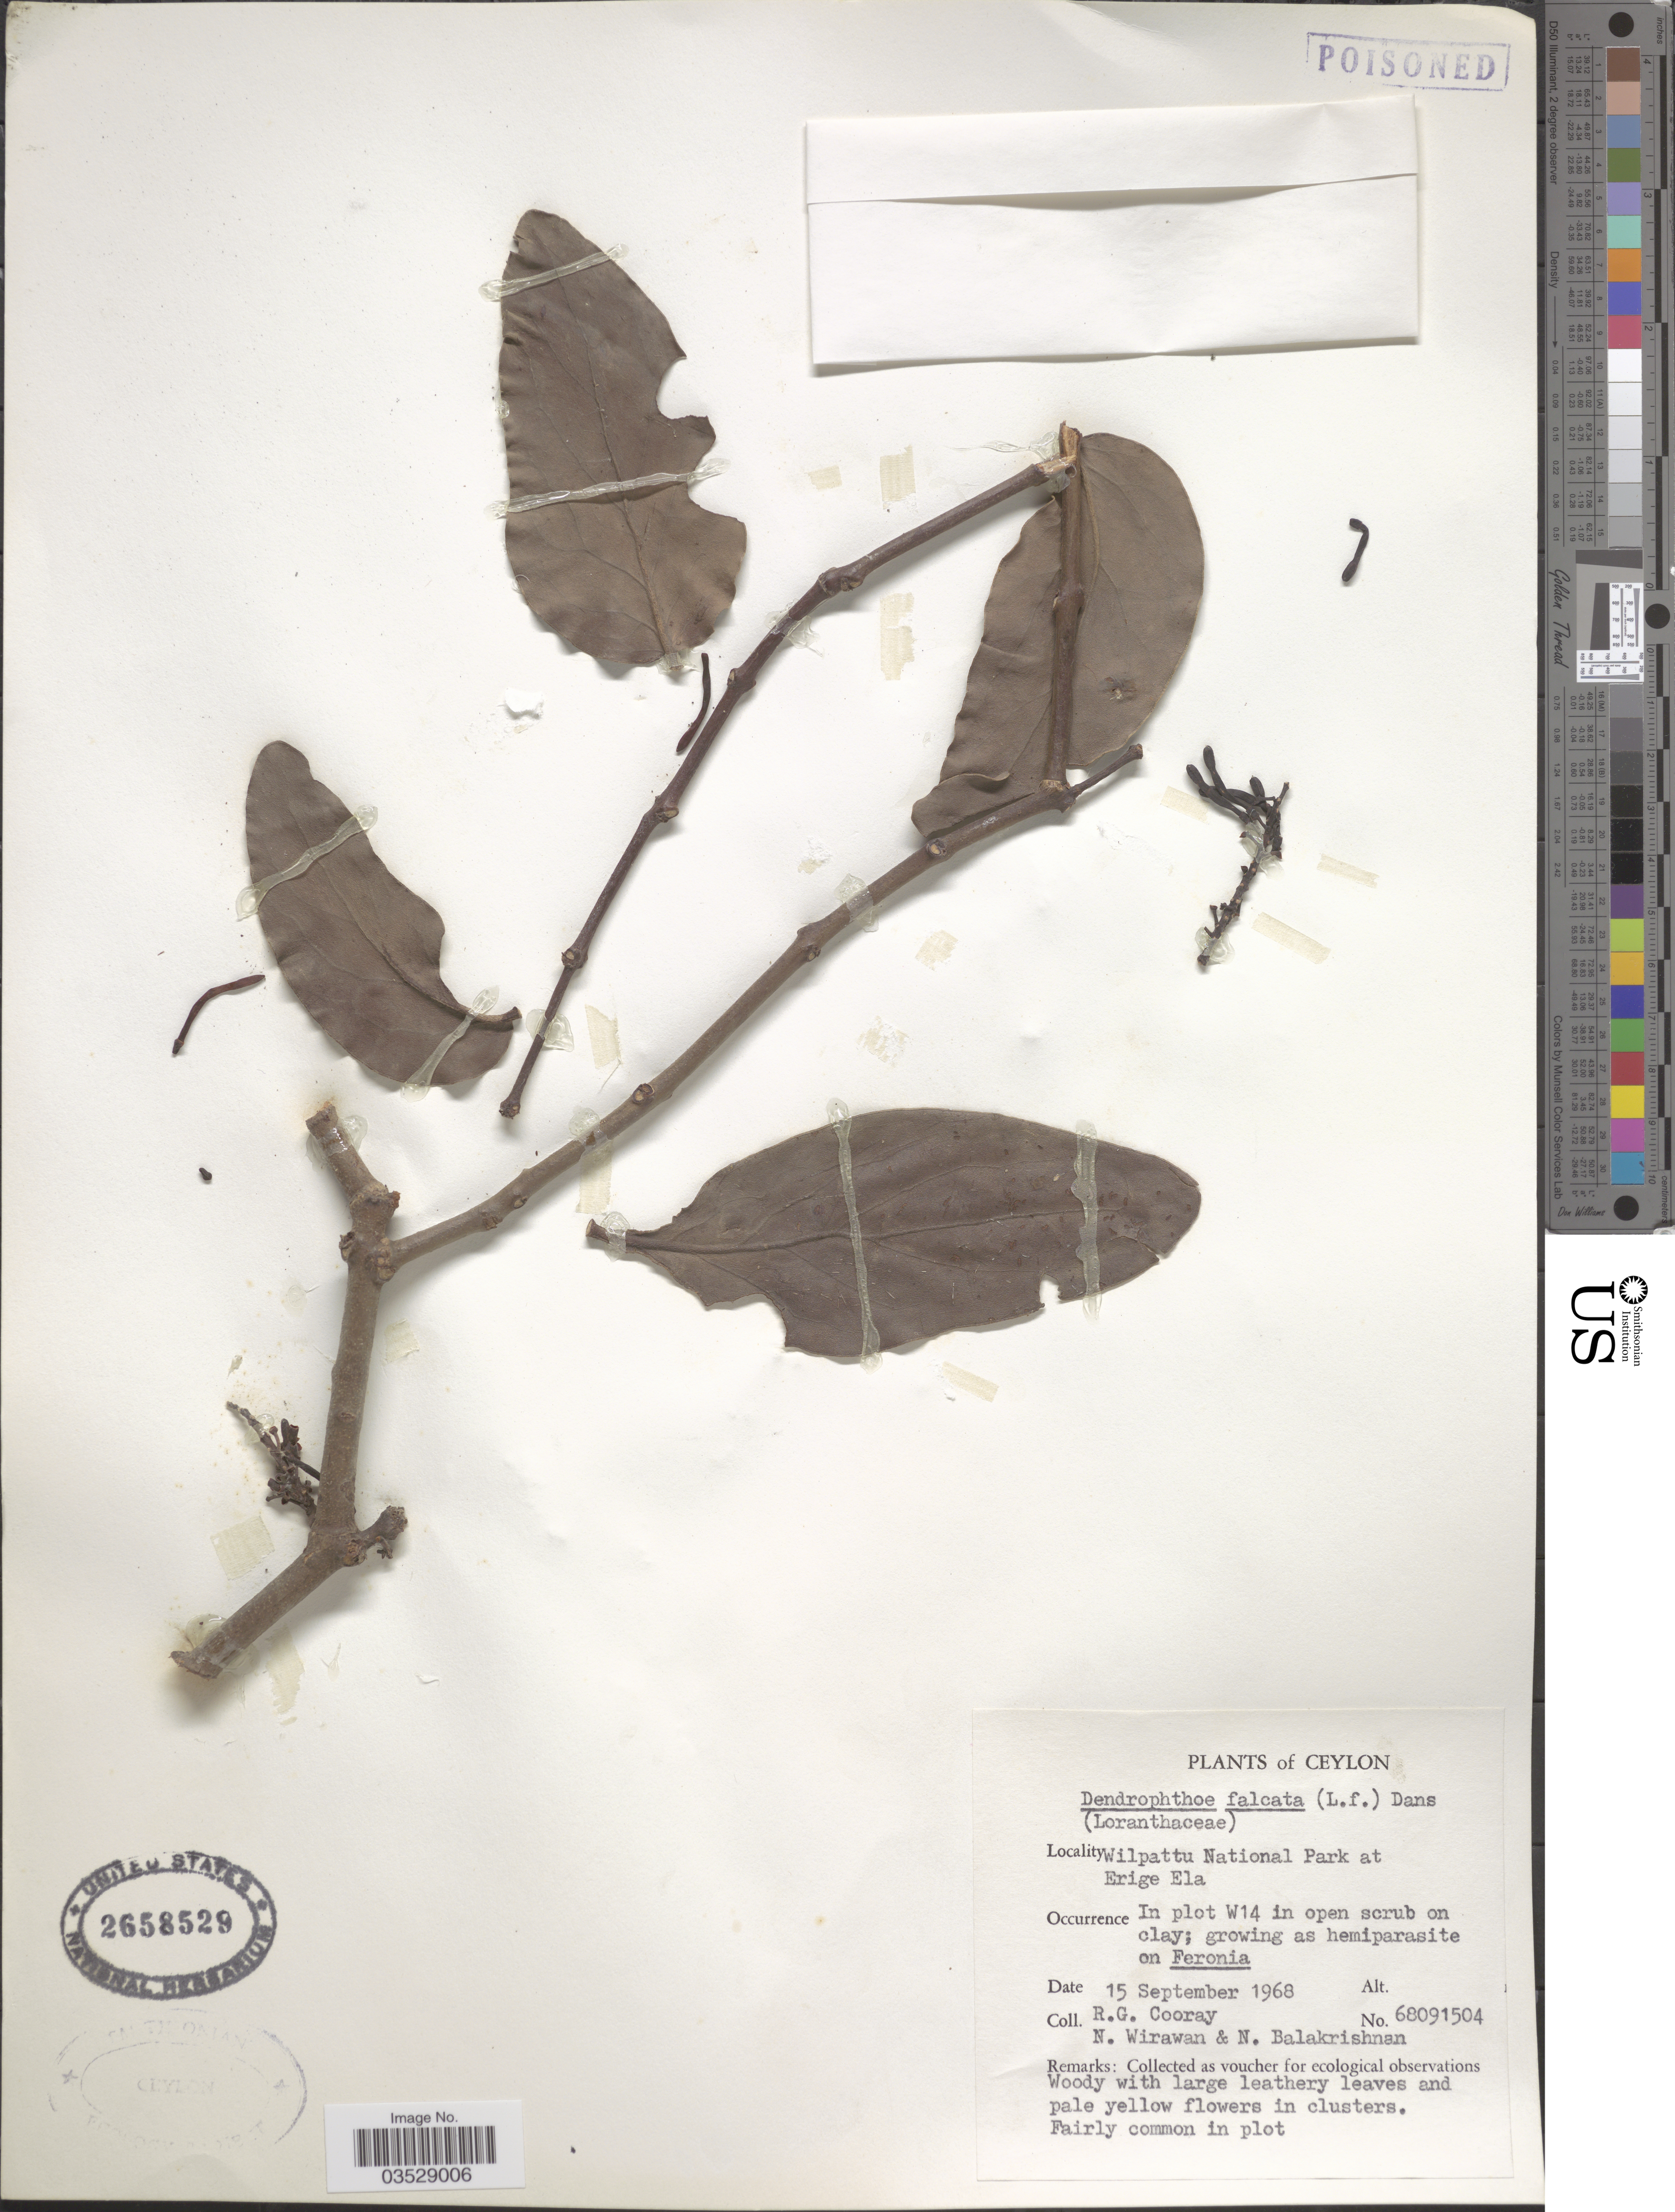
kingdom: Plantae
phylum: Tracheophyta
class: Magnoliopsida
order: Santalales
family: Loranthaceae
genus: Dendrophthoe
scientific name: Dendrophthoe falcata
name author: (L. f.) Ettingsh.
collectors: R. Cooray, N. Wirawan & N. Balakrishnan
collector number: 68091504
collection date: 1968-09-15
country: Sri Lanka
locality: Ceylon. Wilpatta National Park at Erige Ela. In plot W14 in open scrub on clay.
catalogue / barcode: US 2658529